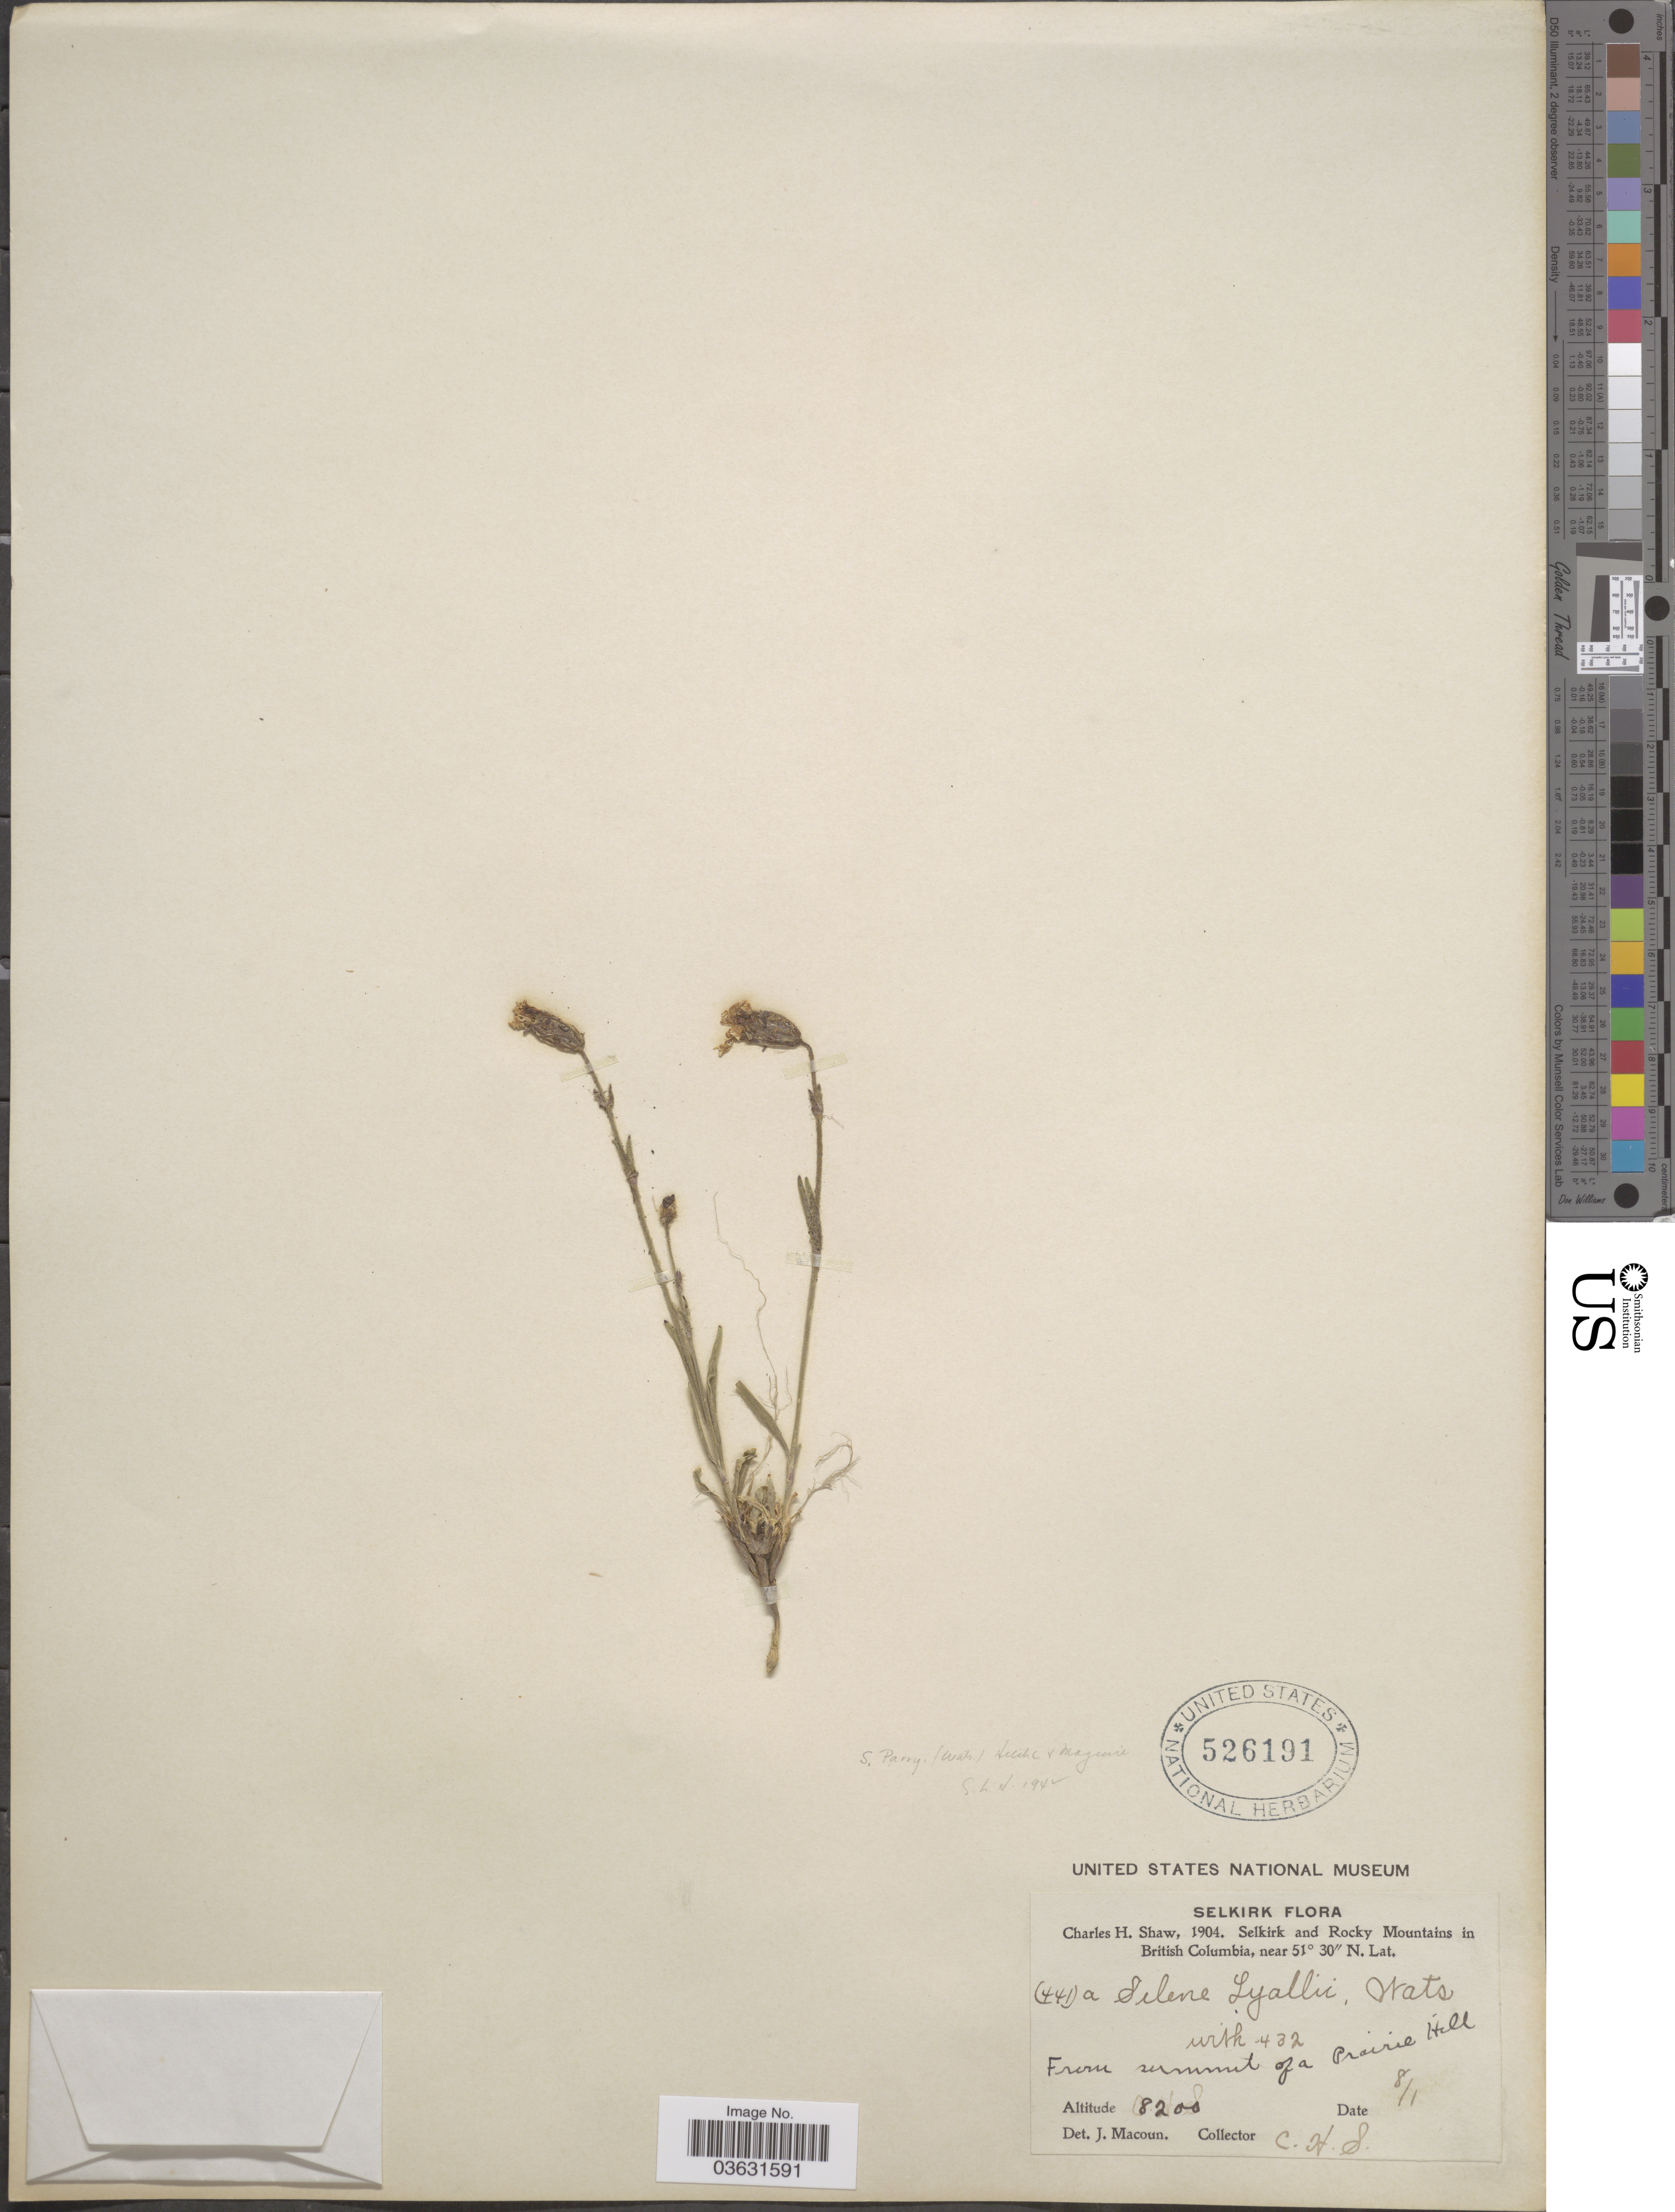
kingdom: Plantae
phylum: Tracheophyta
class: Magnoliopsida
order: Caryophyllales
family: Caryophyllaceae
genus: Silene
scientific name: Silene parryi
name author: (S. Watson) C.L. Hitchc. & Maguire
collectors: C. H. Shaw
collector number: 441a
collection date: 1904-08-01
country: Canada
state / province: British Columbia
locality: Selkirk and Rocky Mountains. From summit of a Prairie Hill.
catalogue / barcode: US 526191